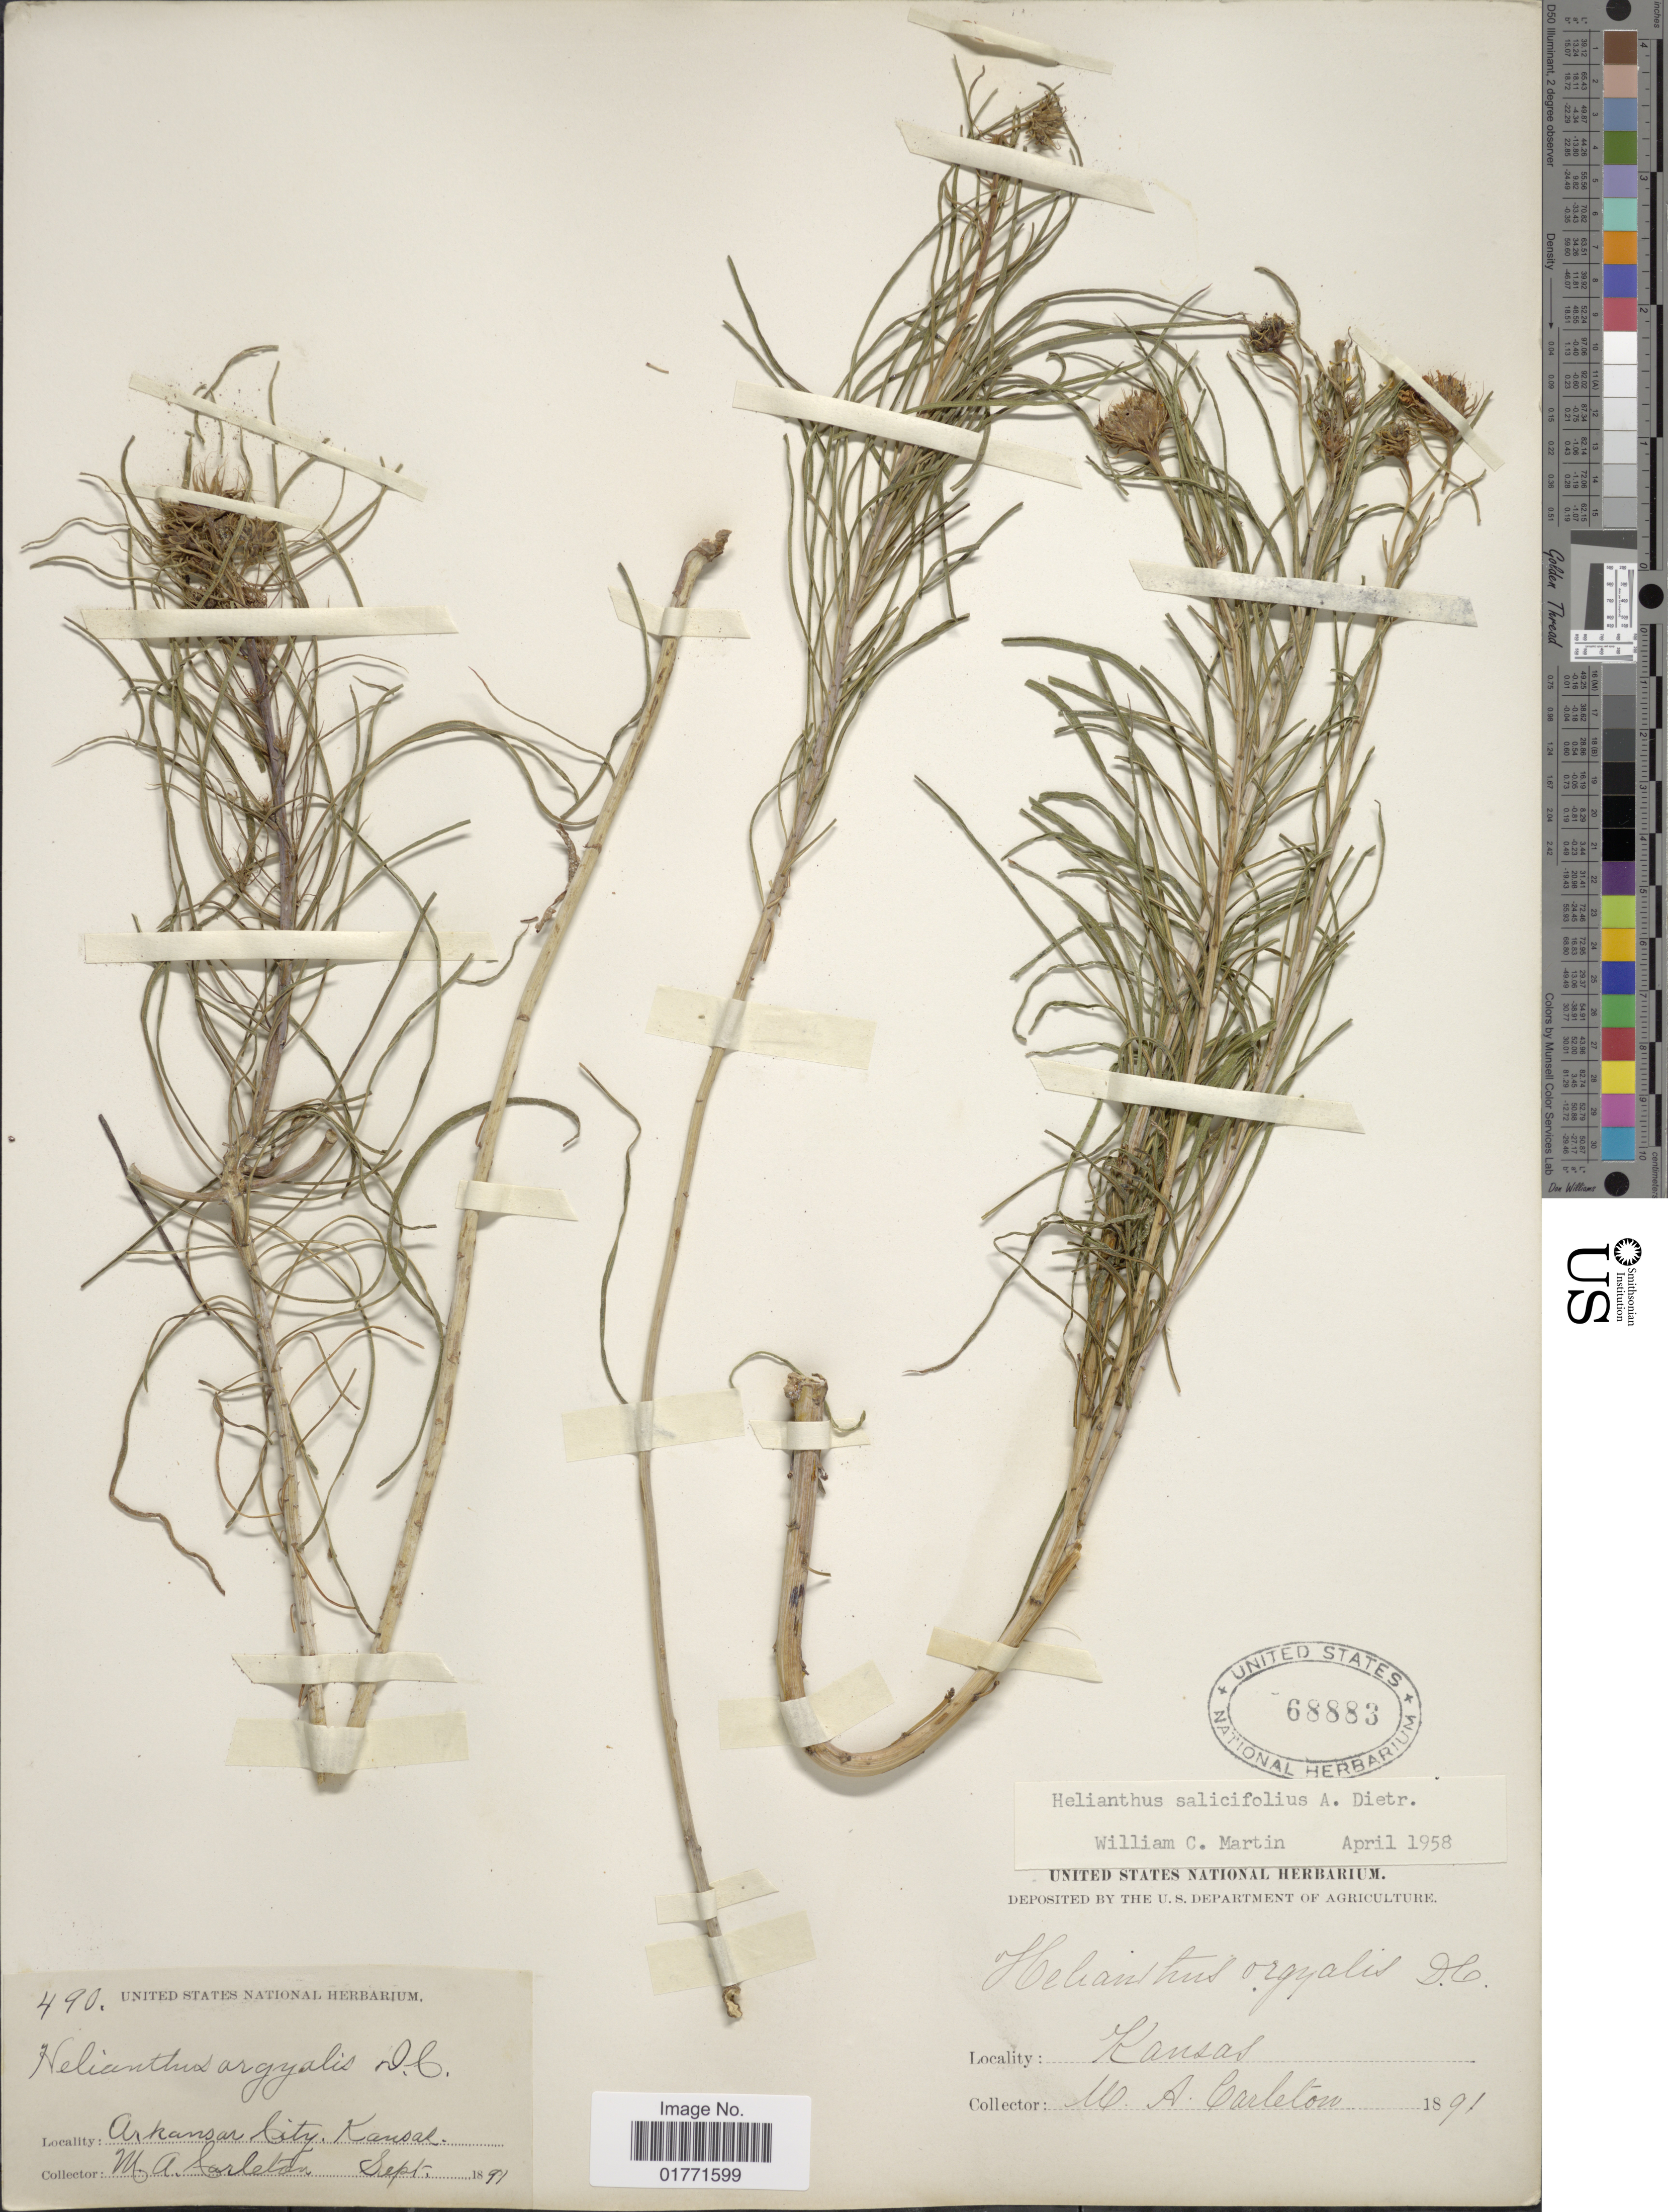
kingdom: Plantae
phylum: Tracheophyta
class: Magnoliopsida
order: Asterales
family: Asteraceae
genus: Helianthus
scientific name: Helianthus salicifolius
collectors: M. A. Carleton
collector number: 190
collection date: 1891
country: United States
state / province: Kansas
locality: Arkansas City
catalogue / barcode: US 68883